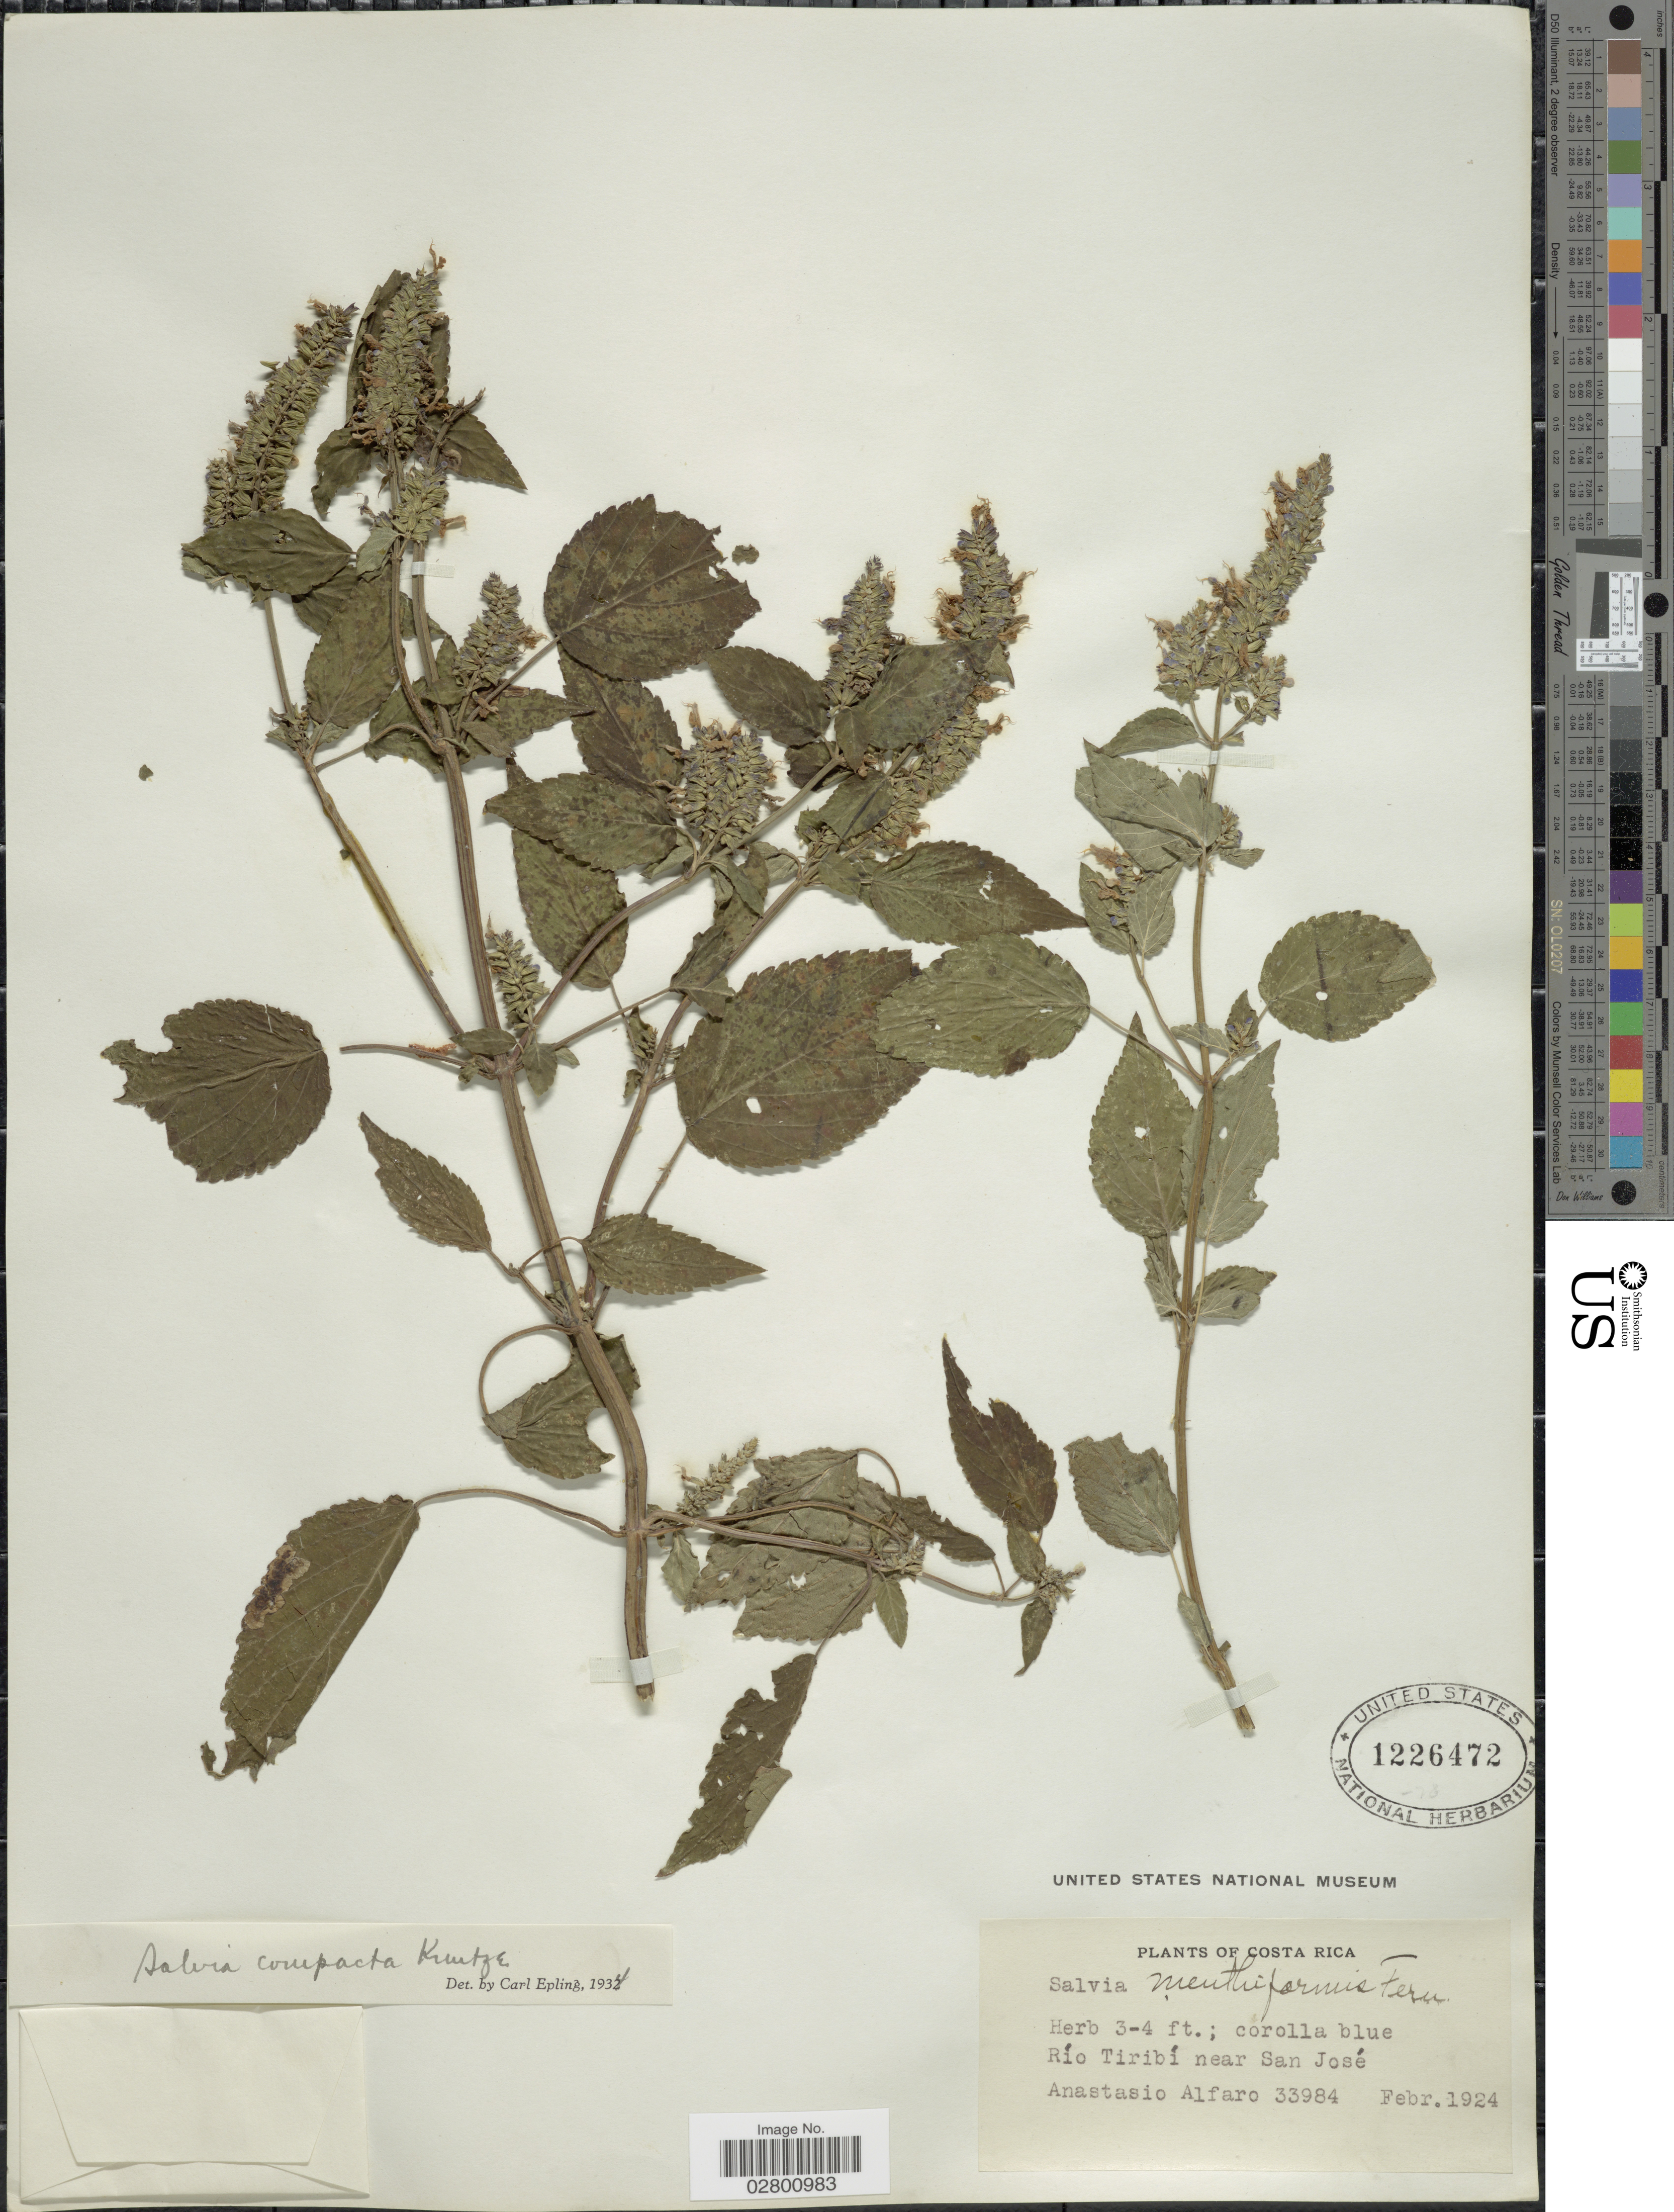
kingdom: Plantae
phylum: Tracheophyta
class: Magnoliopsida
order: Lamiales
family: Lamiaceae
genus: Salvia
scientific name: Salvia compacta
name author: Kuntze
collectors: A. Alfaro Gonzalez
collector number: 33984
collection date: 1924-02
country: Costa Rica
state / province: San José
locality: Río Tiribí near San José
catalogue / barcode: US 1226472